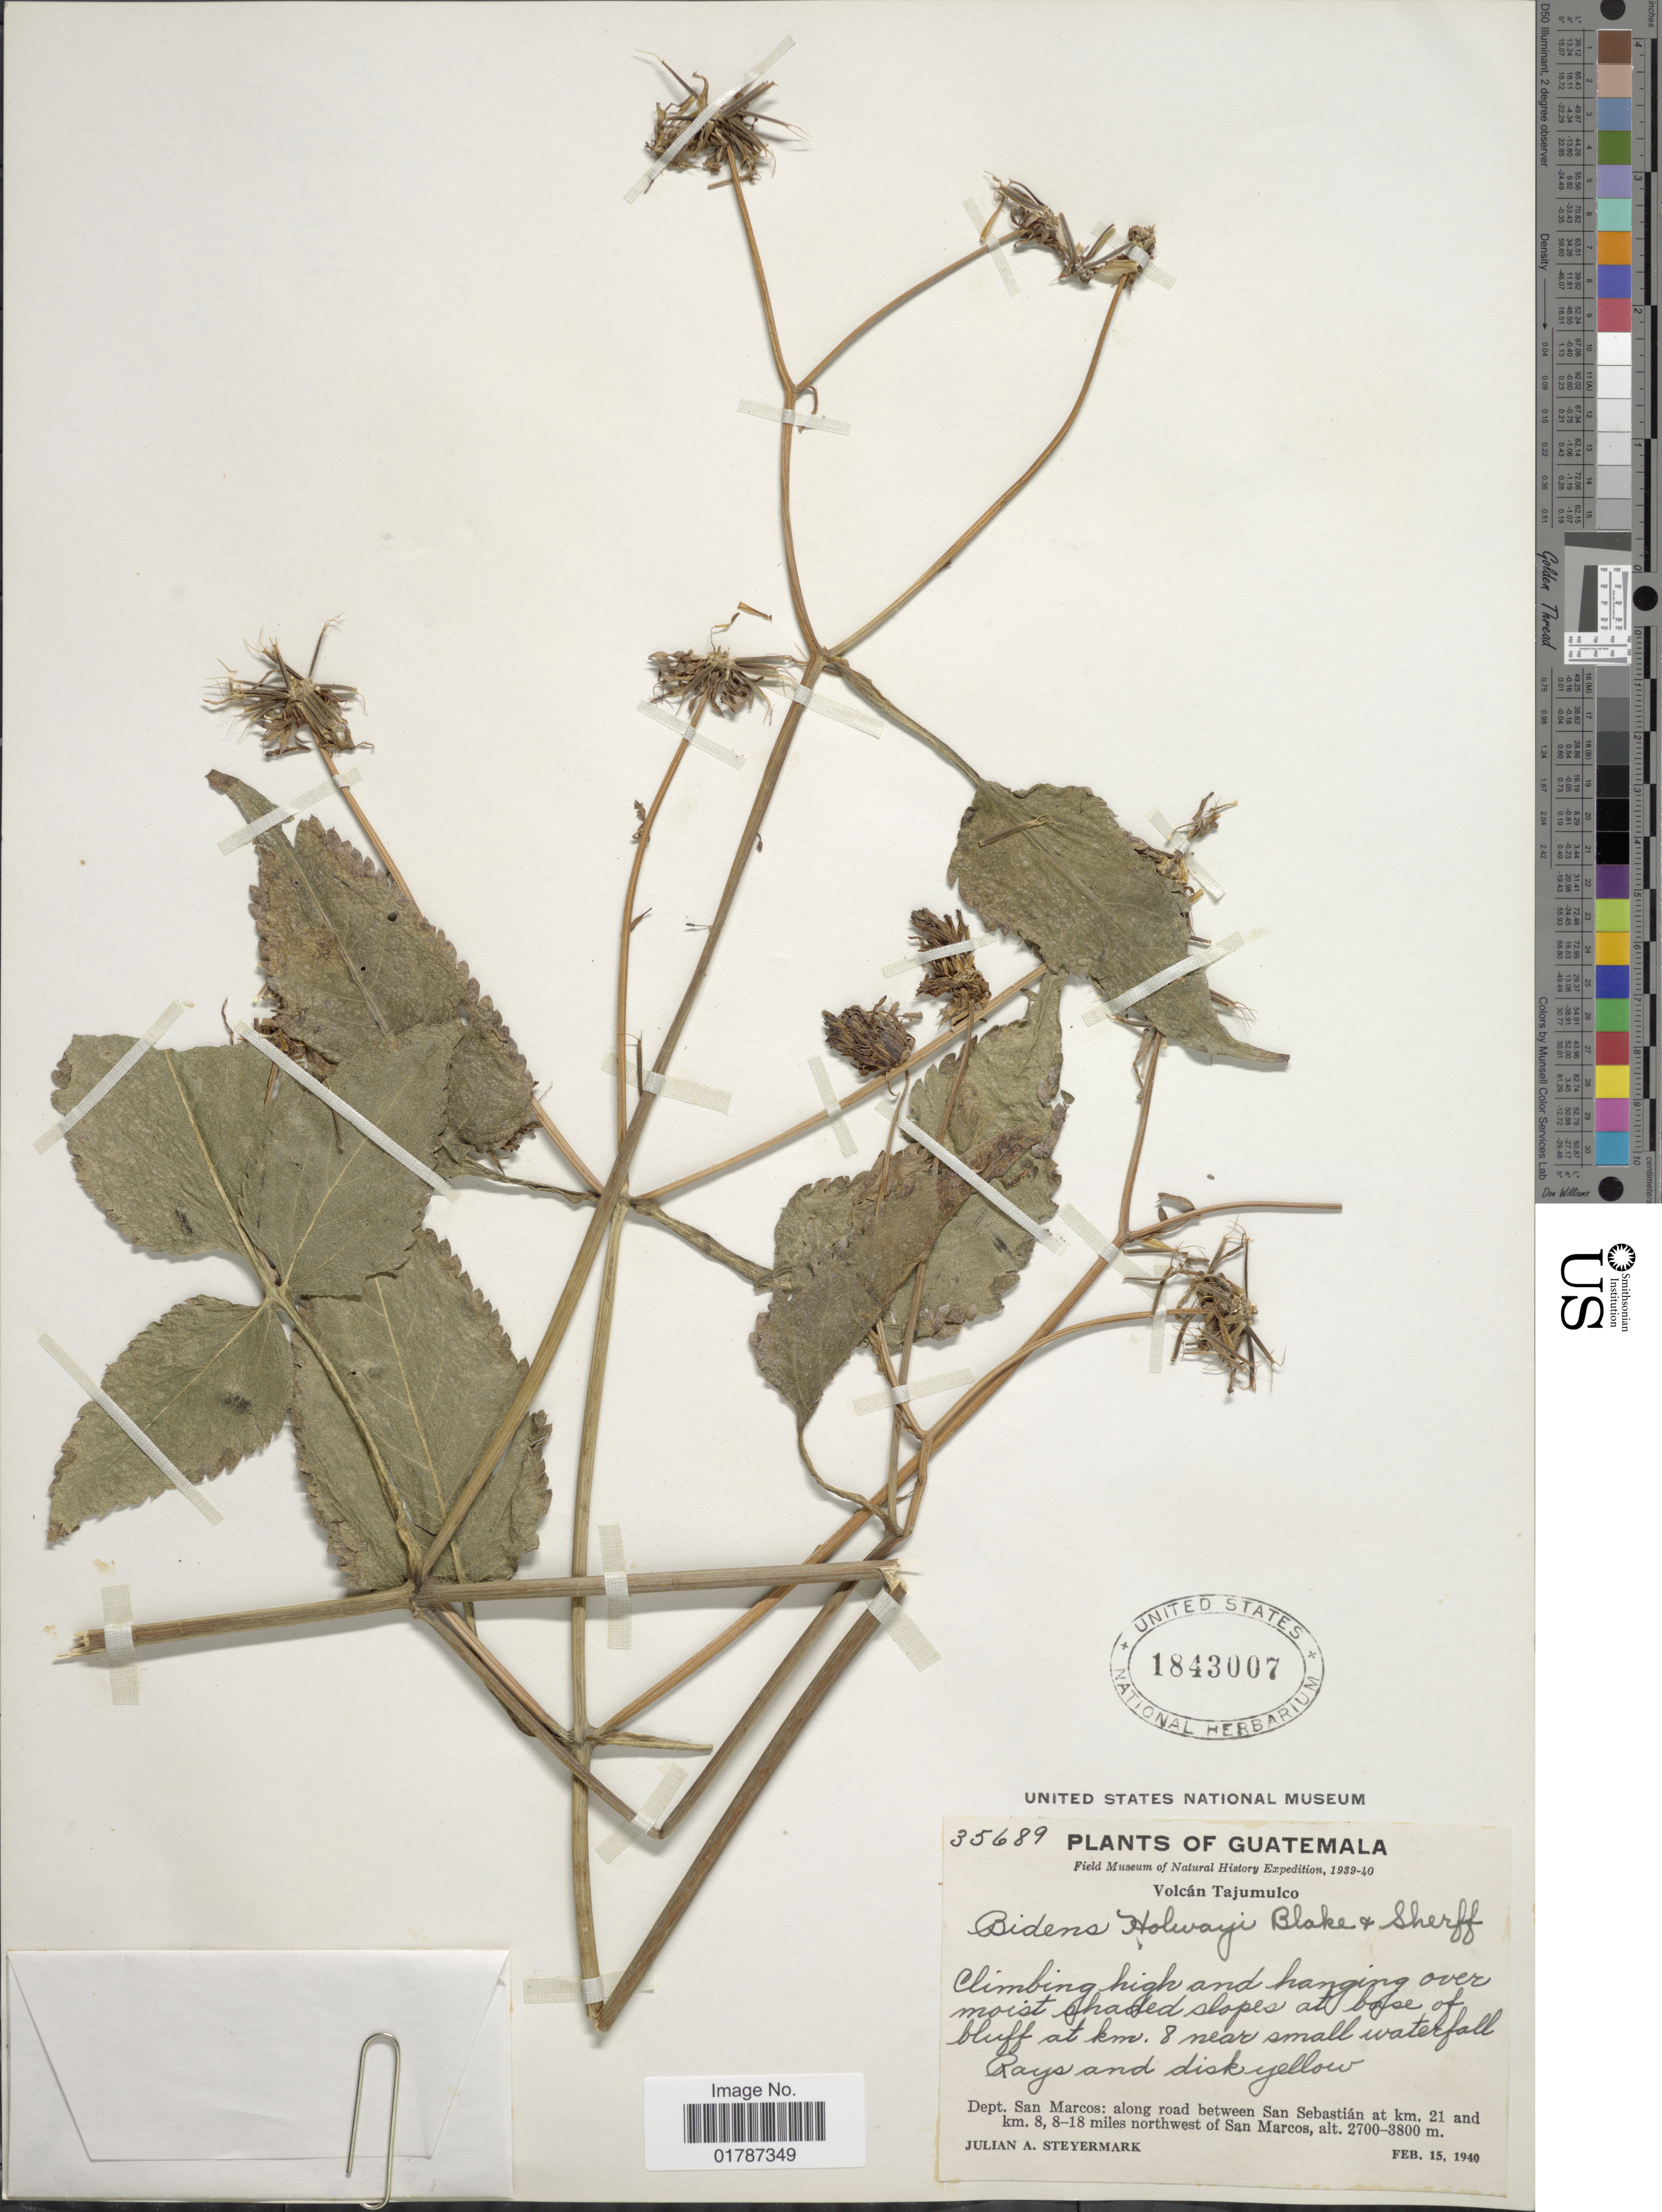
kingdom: Plantae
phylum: Tracheophyta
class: Magnoliopsida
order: Asterales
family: Asteraceae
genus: Bidens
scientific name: Bidens holwayi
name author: Sherff & S.F. Blake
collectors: J. Steyermark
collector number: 35689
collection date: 1940-02-15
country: Guatemala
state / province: San Marcos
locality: Dept. San Marcos: along road between San Sebastian at km. 21 and km. 8, 8-18 miles northwest of San Marcos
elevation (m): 2700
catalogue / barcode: US 1843007